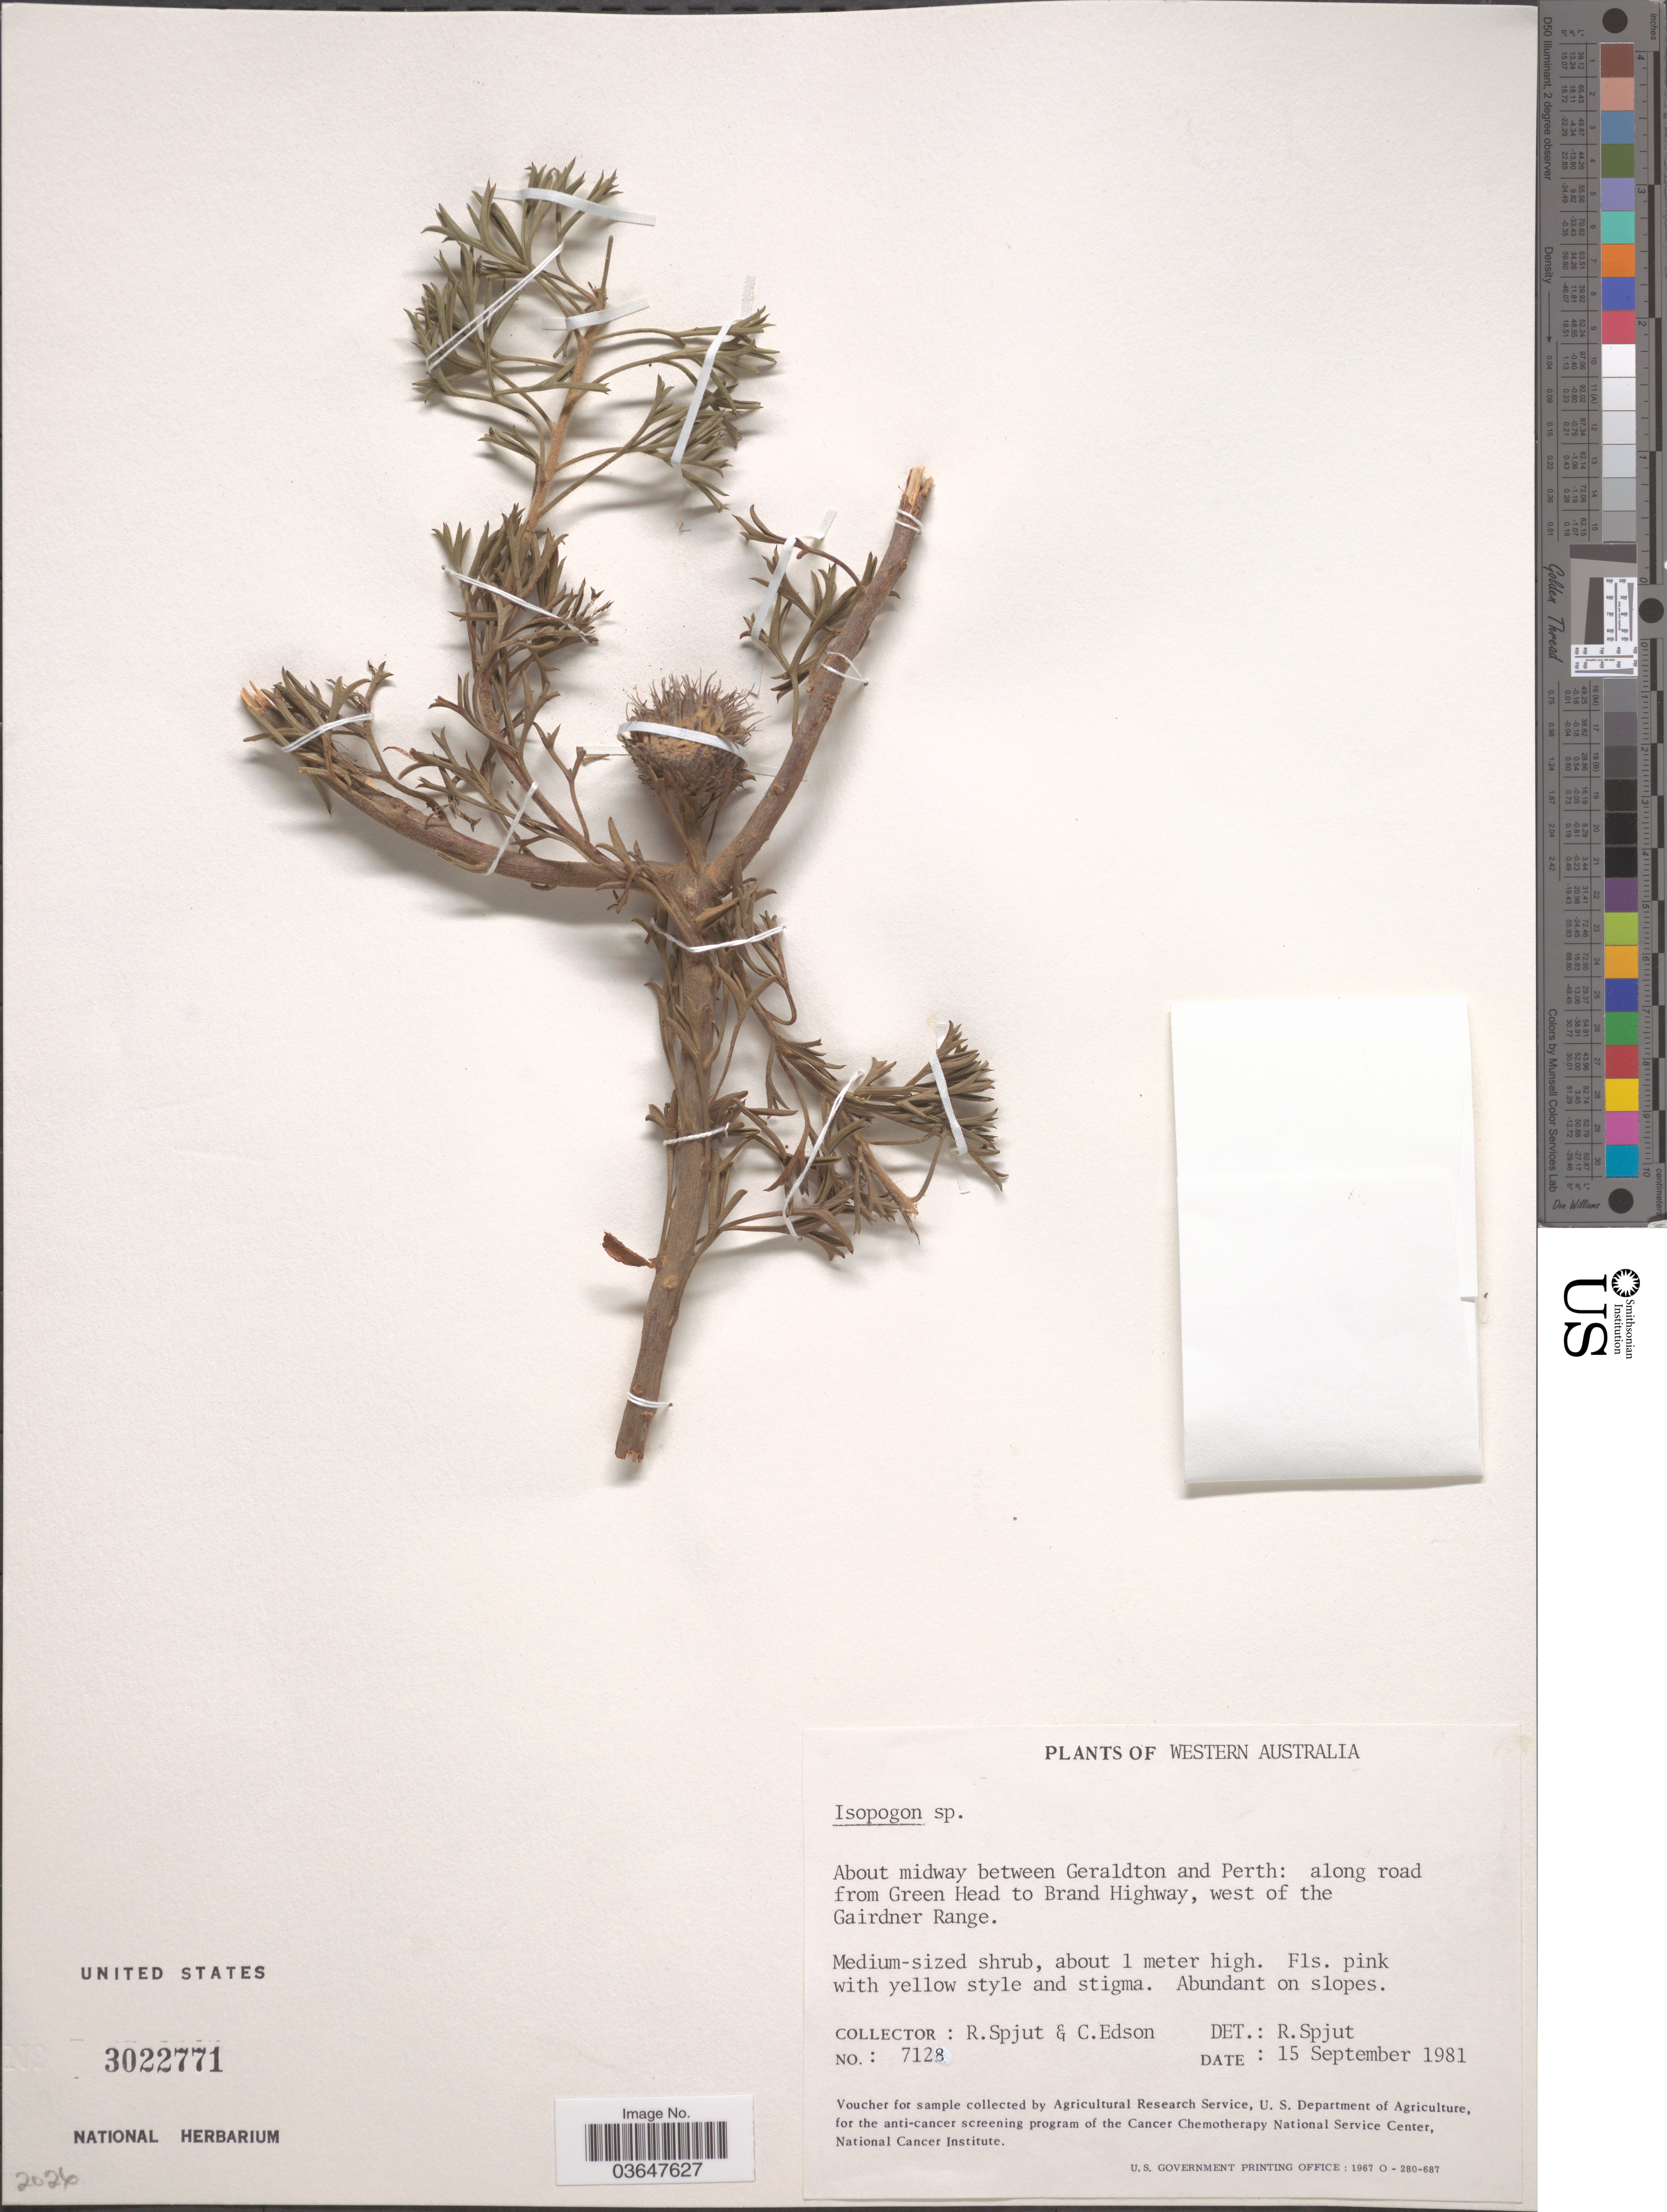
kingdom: Plantae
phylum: Tracheophyta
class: Magnoliopsida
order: Proteales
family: Proteaceae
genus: Isopogon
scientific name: Isopogon sp.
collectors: R. Spjut & C. Edson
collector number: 7128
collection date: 1981-09-15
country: Australia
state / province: Western Australia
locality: About midway between Geraldton and Perth: along road from Green Head to Brand Highway, west of the Gairdner Range.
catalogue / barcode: US 3022771